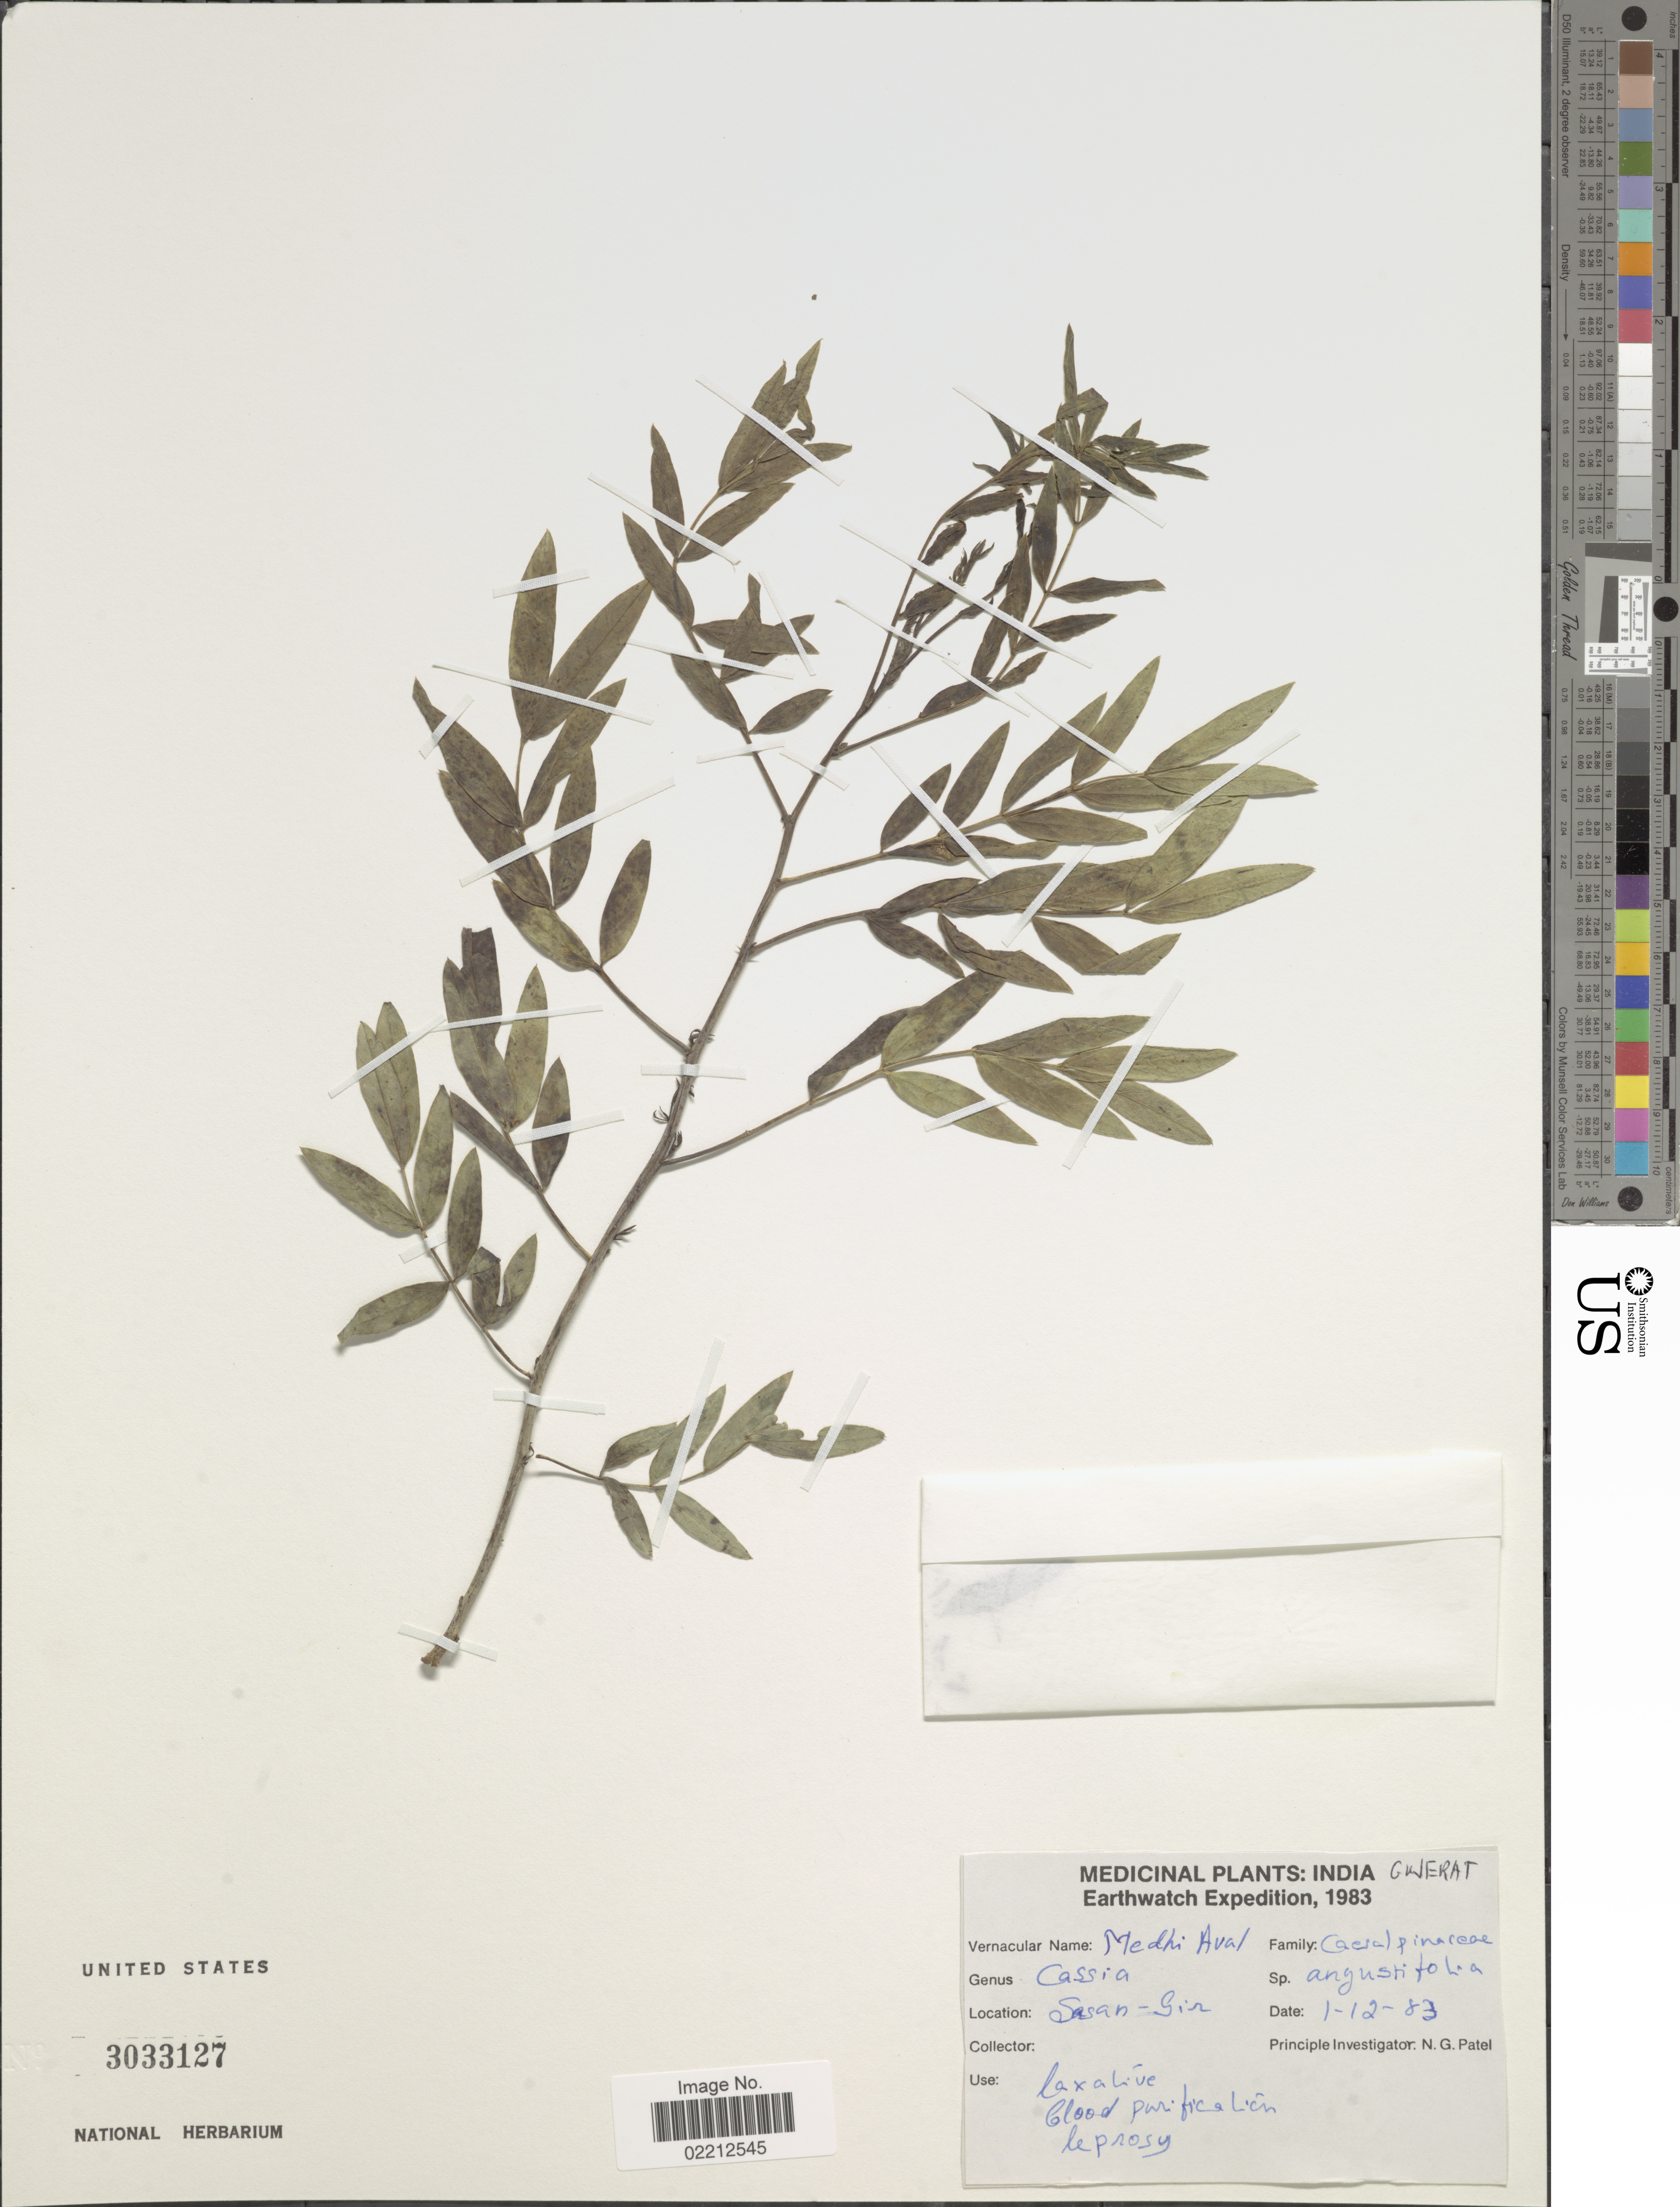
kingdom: Plantae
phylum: Tracheophyta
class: Magnoliopsida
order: Fabales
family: Fabaceae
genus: Senna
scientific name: Senna angustifolia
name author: (Vahl) Batka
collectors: N. Patel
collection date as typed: Transcribed d/m/y: 1/12/83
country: India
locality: Earthwatch, Sasan-Gir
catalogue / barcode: US 3033127